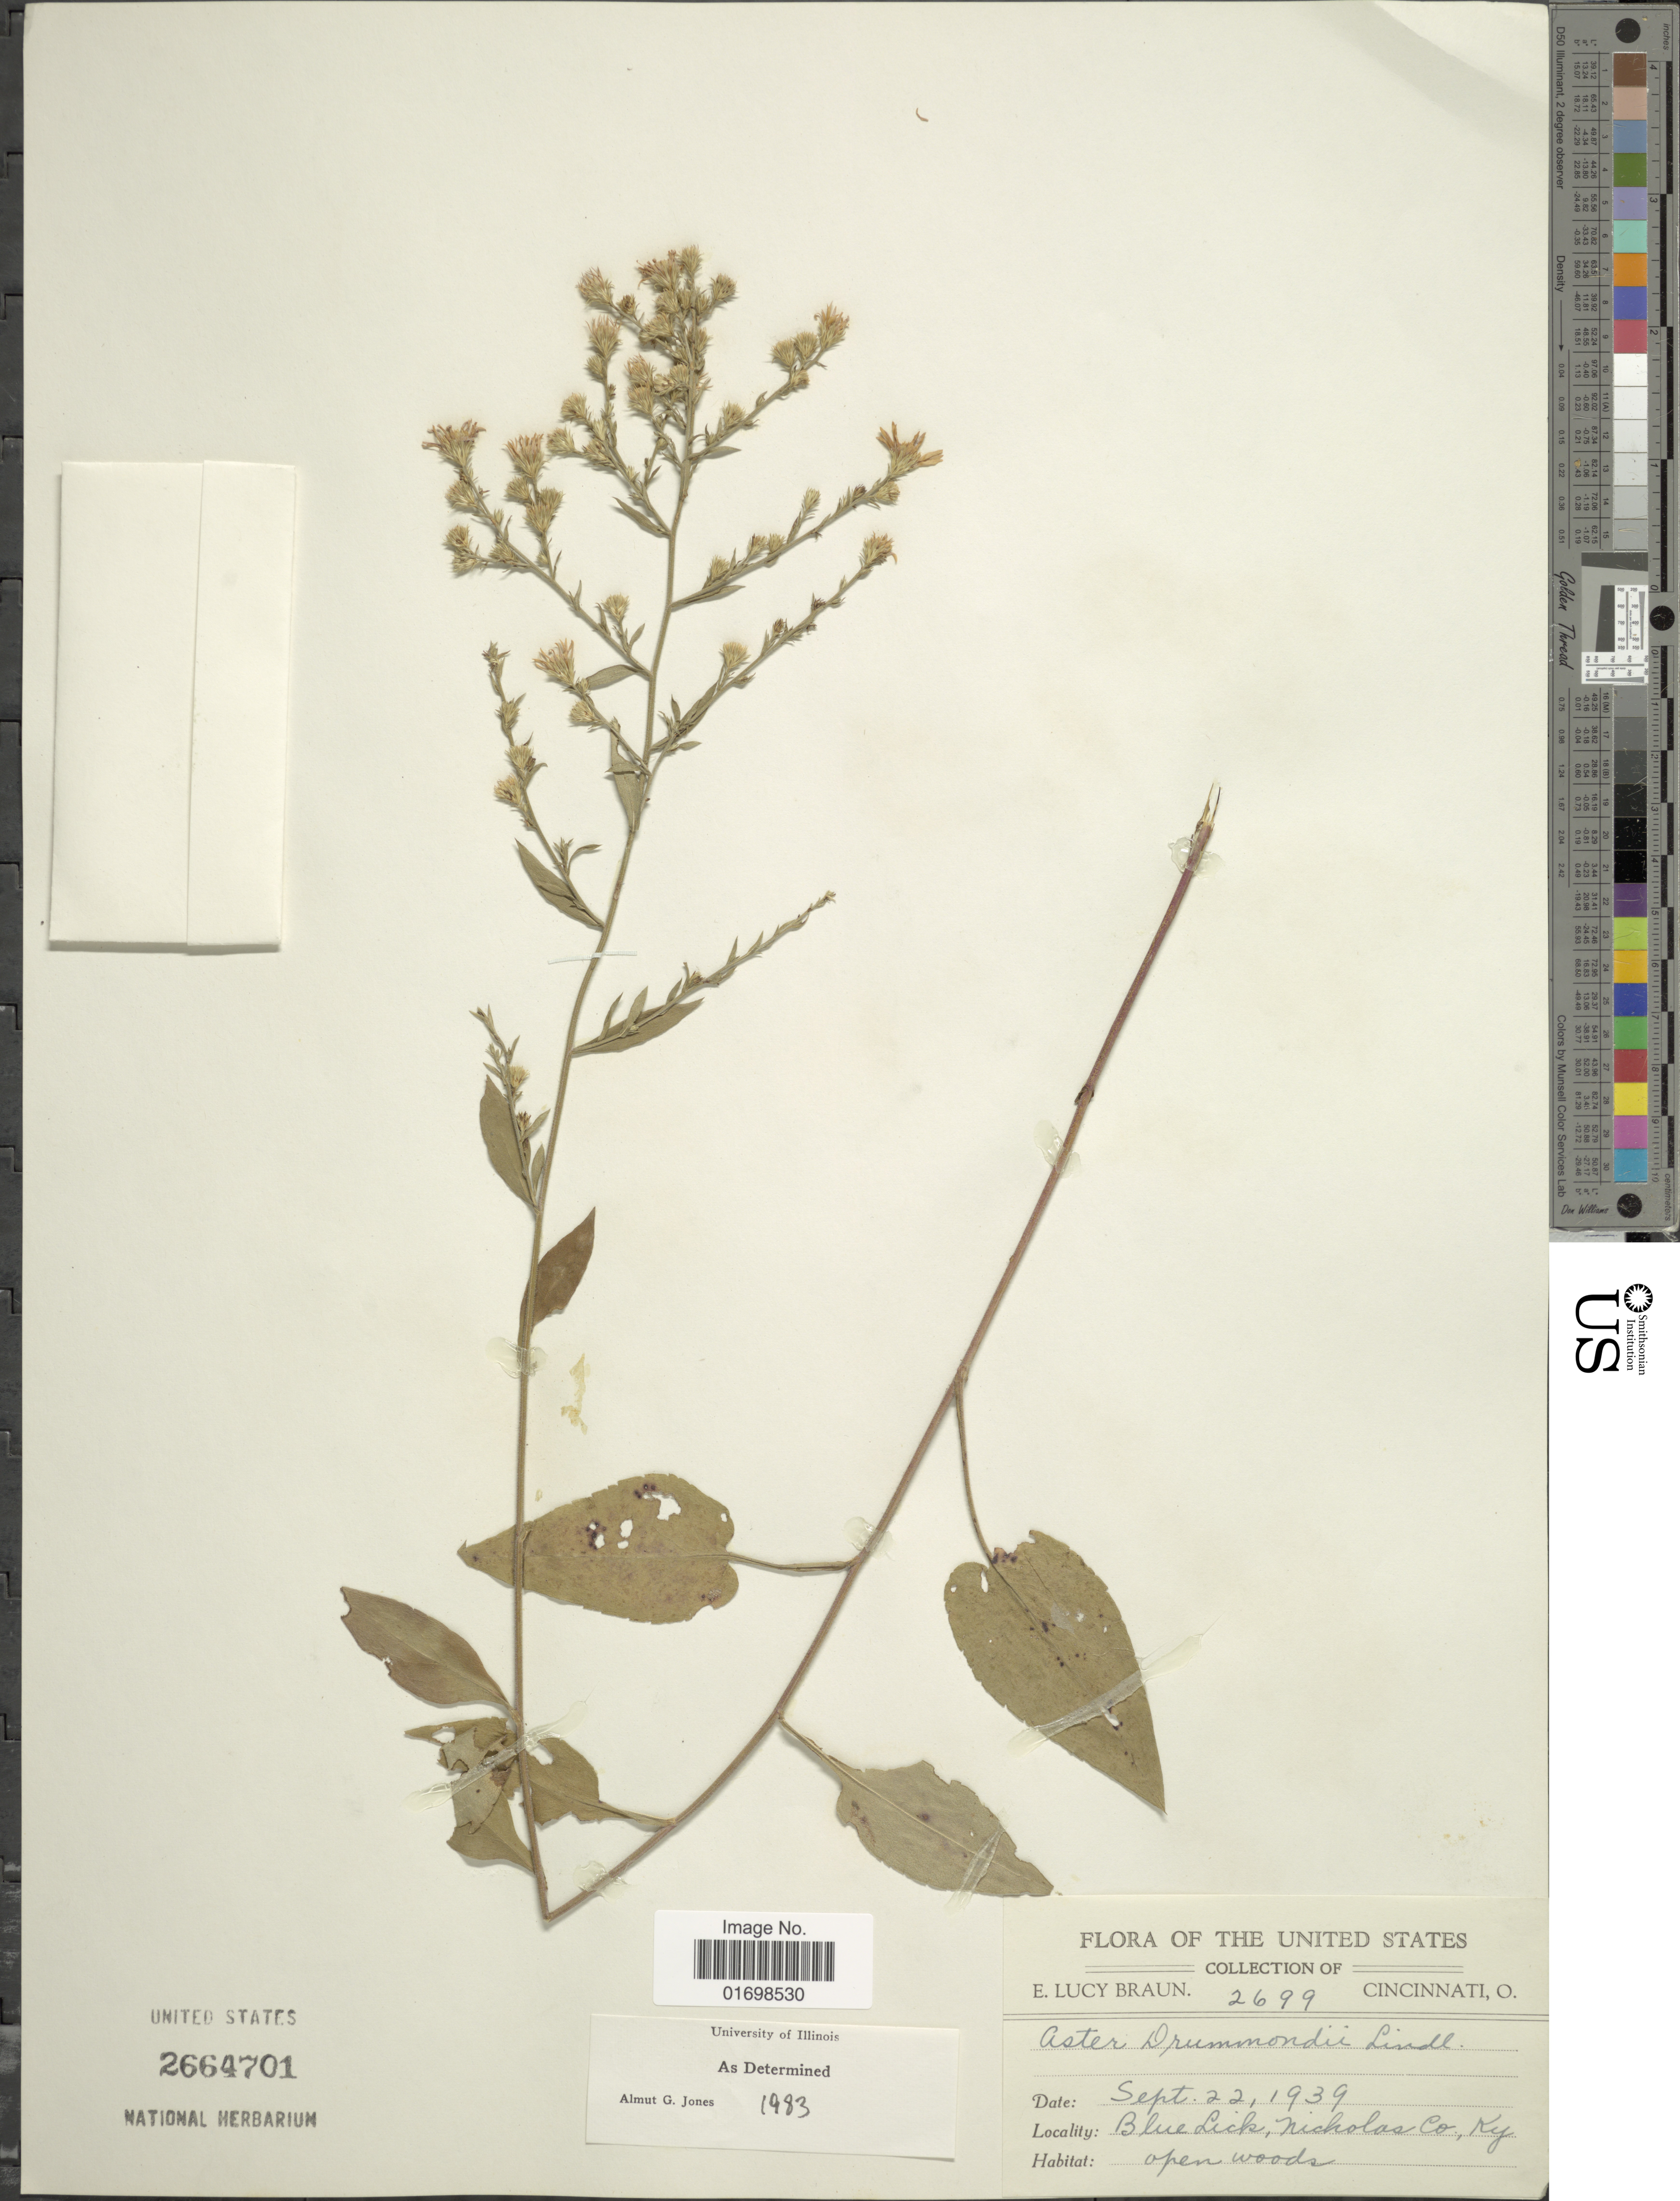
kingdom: Plantae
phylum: Tracheophyta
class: Magnoliopsida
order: Asterales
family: Asteraceae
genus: Symphyotrichum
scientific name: Symphyotrichum drummondii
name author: (Lindl.) G.L. Nesom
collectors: E. L. Braun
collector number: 2699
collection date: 1939-09-22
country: United States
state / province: Kentucky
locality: Blue Lick, Nicholas Co. Ky.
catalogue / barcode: US 2664701